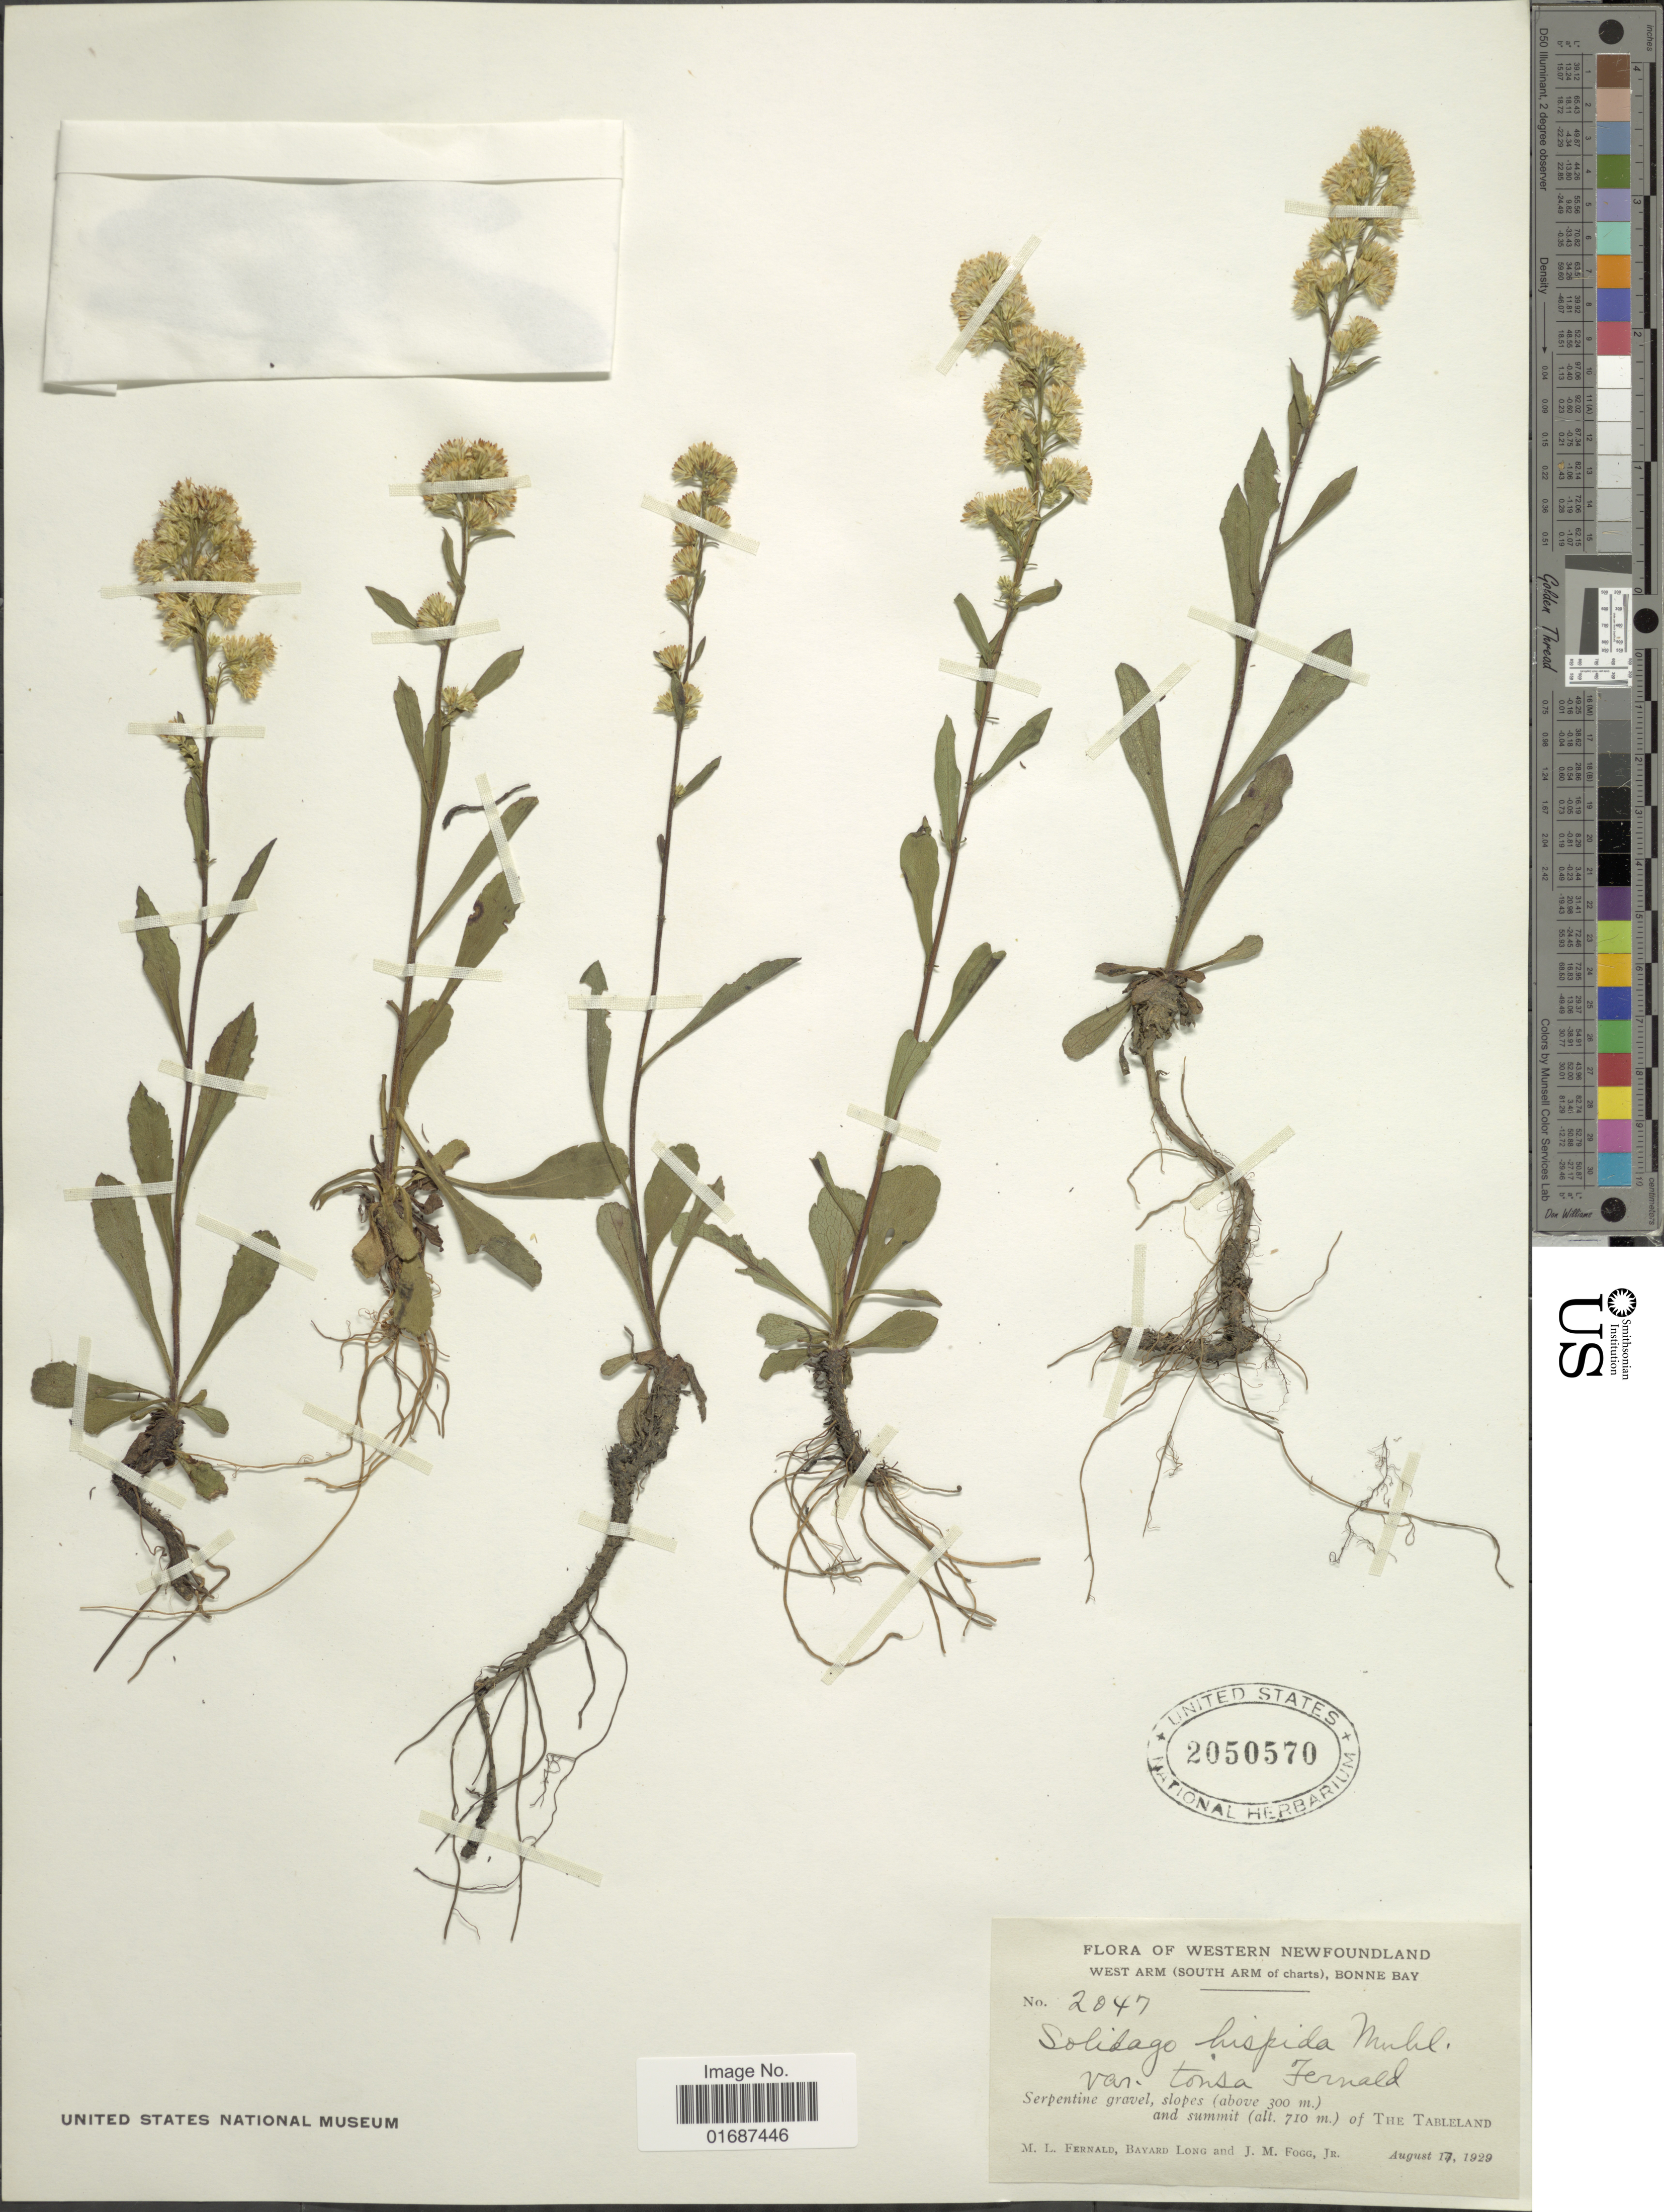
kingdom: Plantae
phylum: Tracheophyta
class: Magnoliopsida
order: Asterales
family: Asteraceae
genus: Solidago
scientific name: Solidago hispida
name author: Muhl. ex Willd.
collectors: M. L. Fernald, B. Long & J. Fogg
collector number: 2047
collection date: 1929-08-17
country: Canada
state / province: Newfoundland and Labrador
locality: Western Newfoundland, West arm (South arm of charts), Bonne Bay, Serpentine gravel, slopes and summit of the Tableland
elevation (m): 300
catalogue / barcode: US 2050570